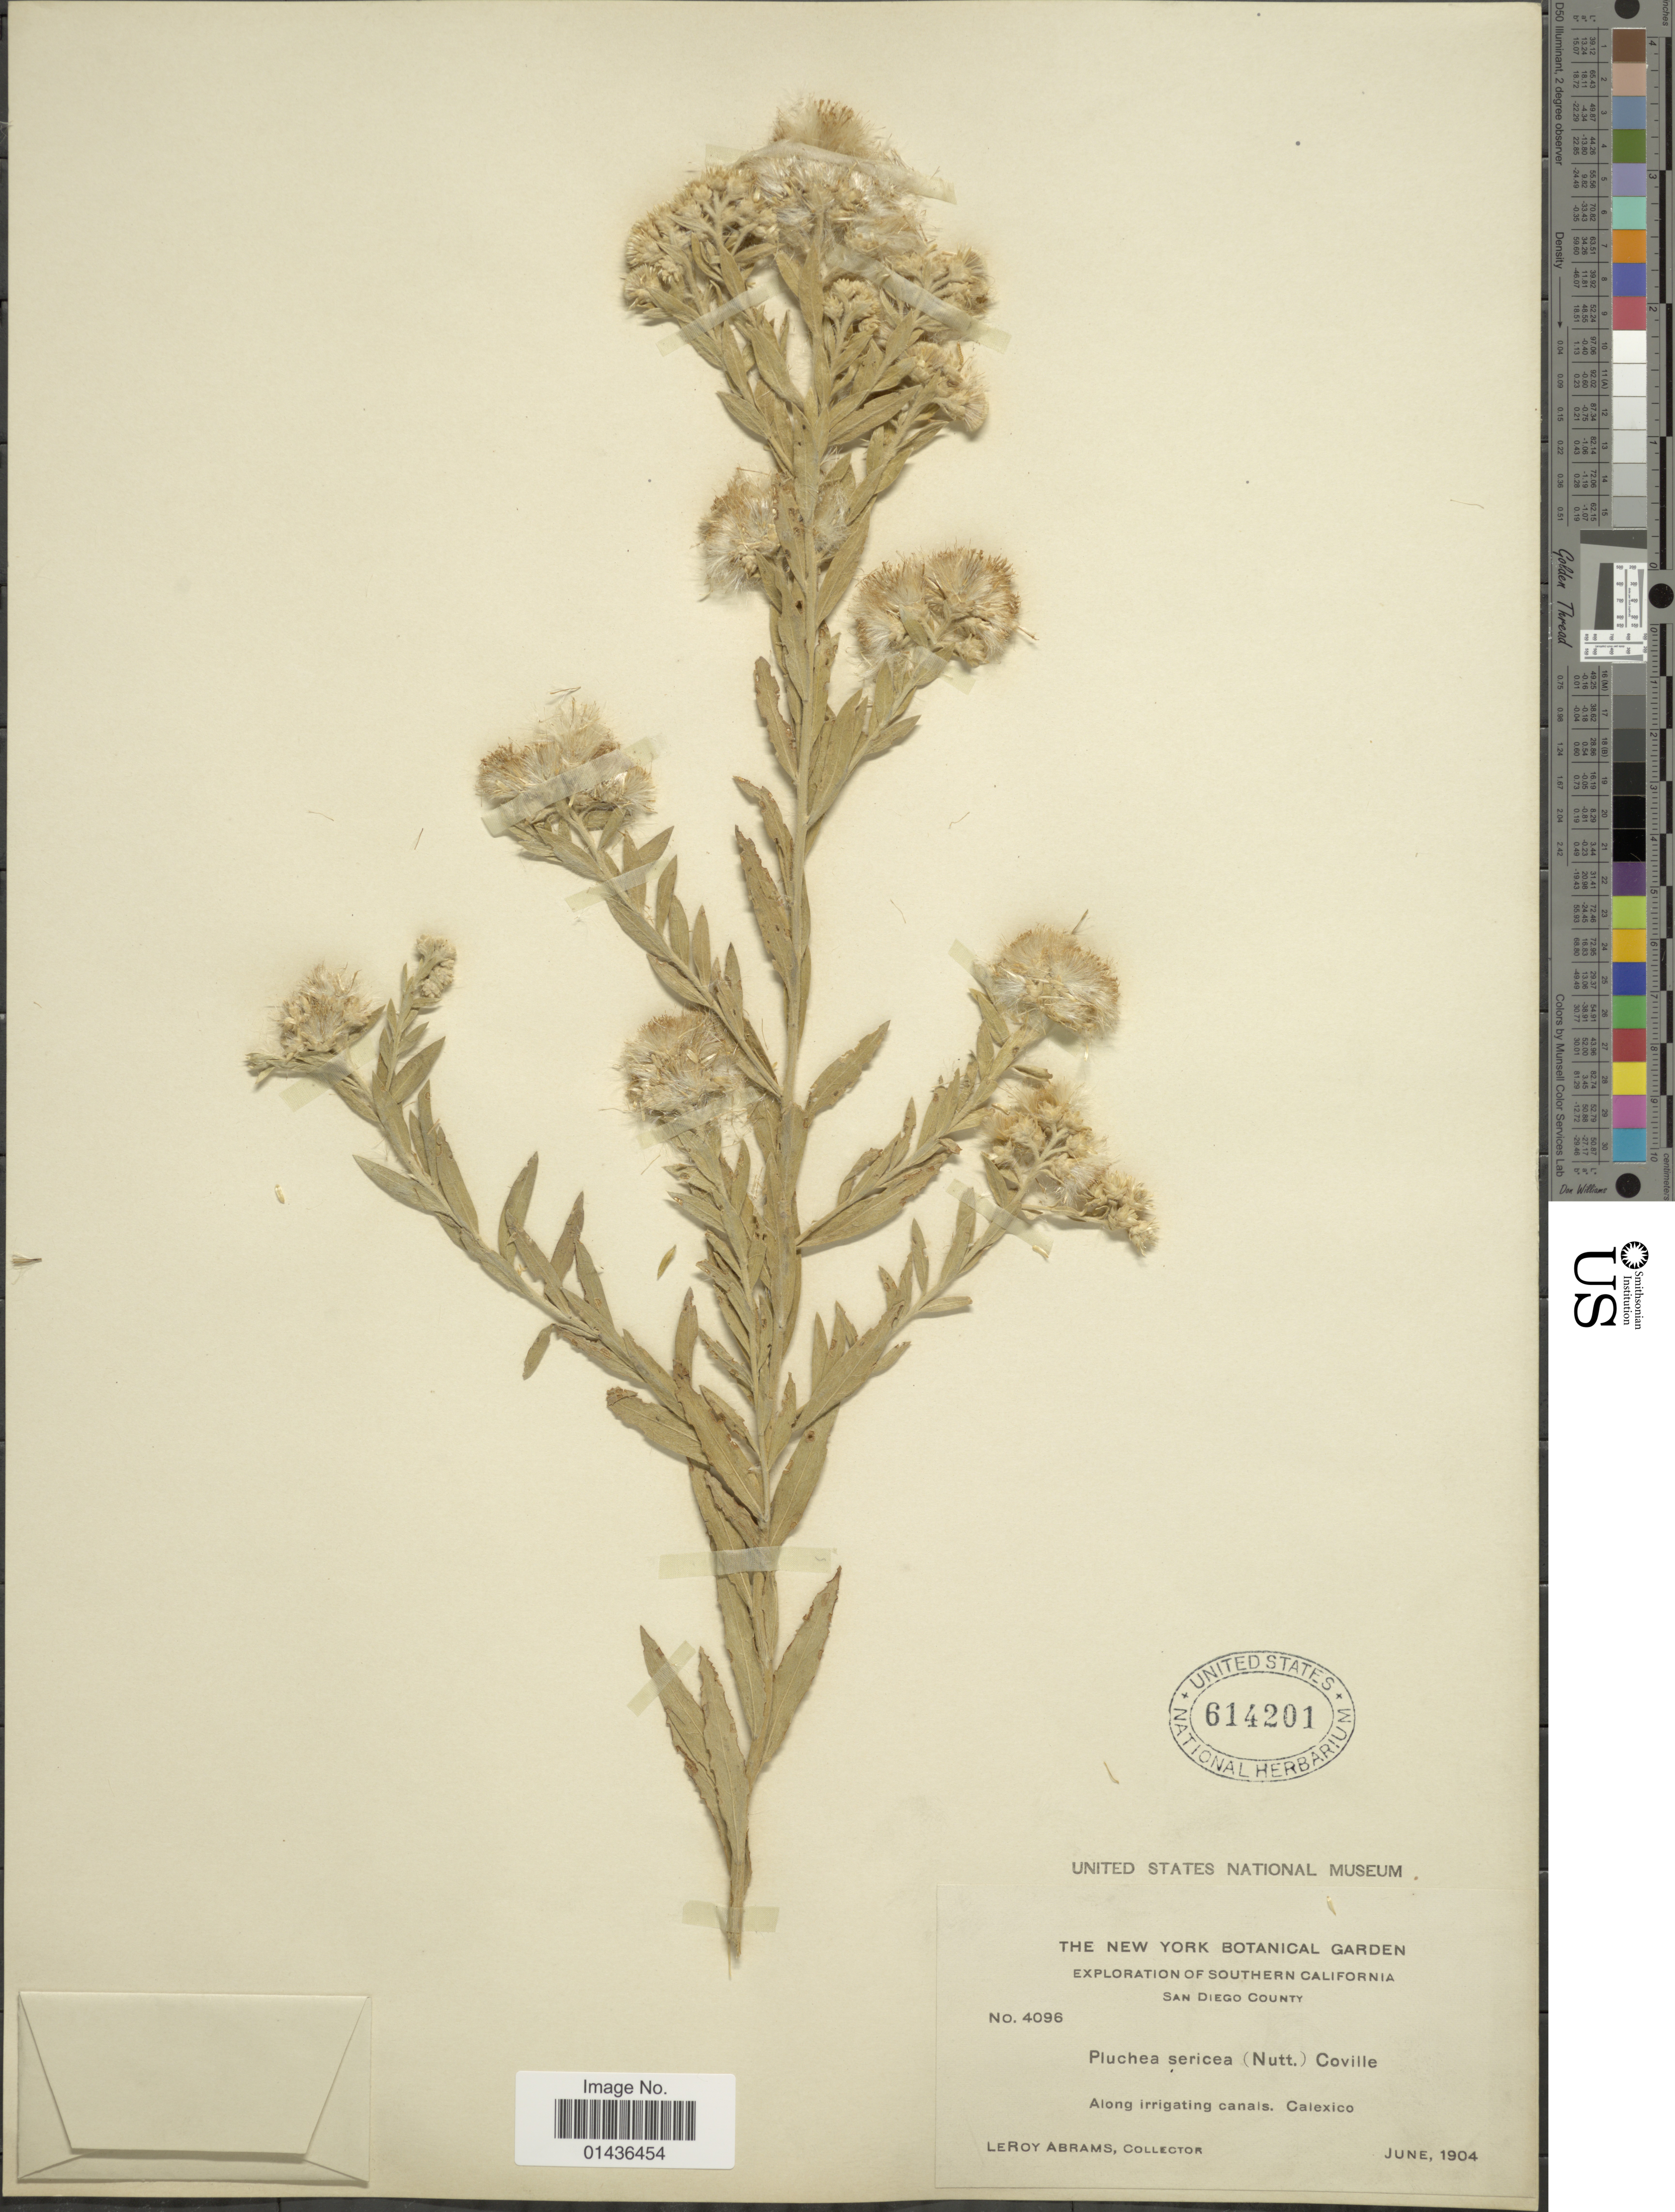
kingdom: Plantae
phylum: Tracheophyta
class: Magnoliopsida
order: Asterales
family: Asteraceae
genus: Pluchea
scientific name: Pluchea sericea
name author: (Nutt.) Coville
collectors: L. Abrams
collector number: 4096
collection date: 1904-06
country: United States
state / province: California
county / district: San Diego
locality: Southern California, San Diego County, Calexico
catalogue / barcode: US 614201